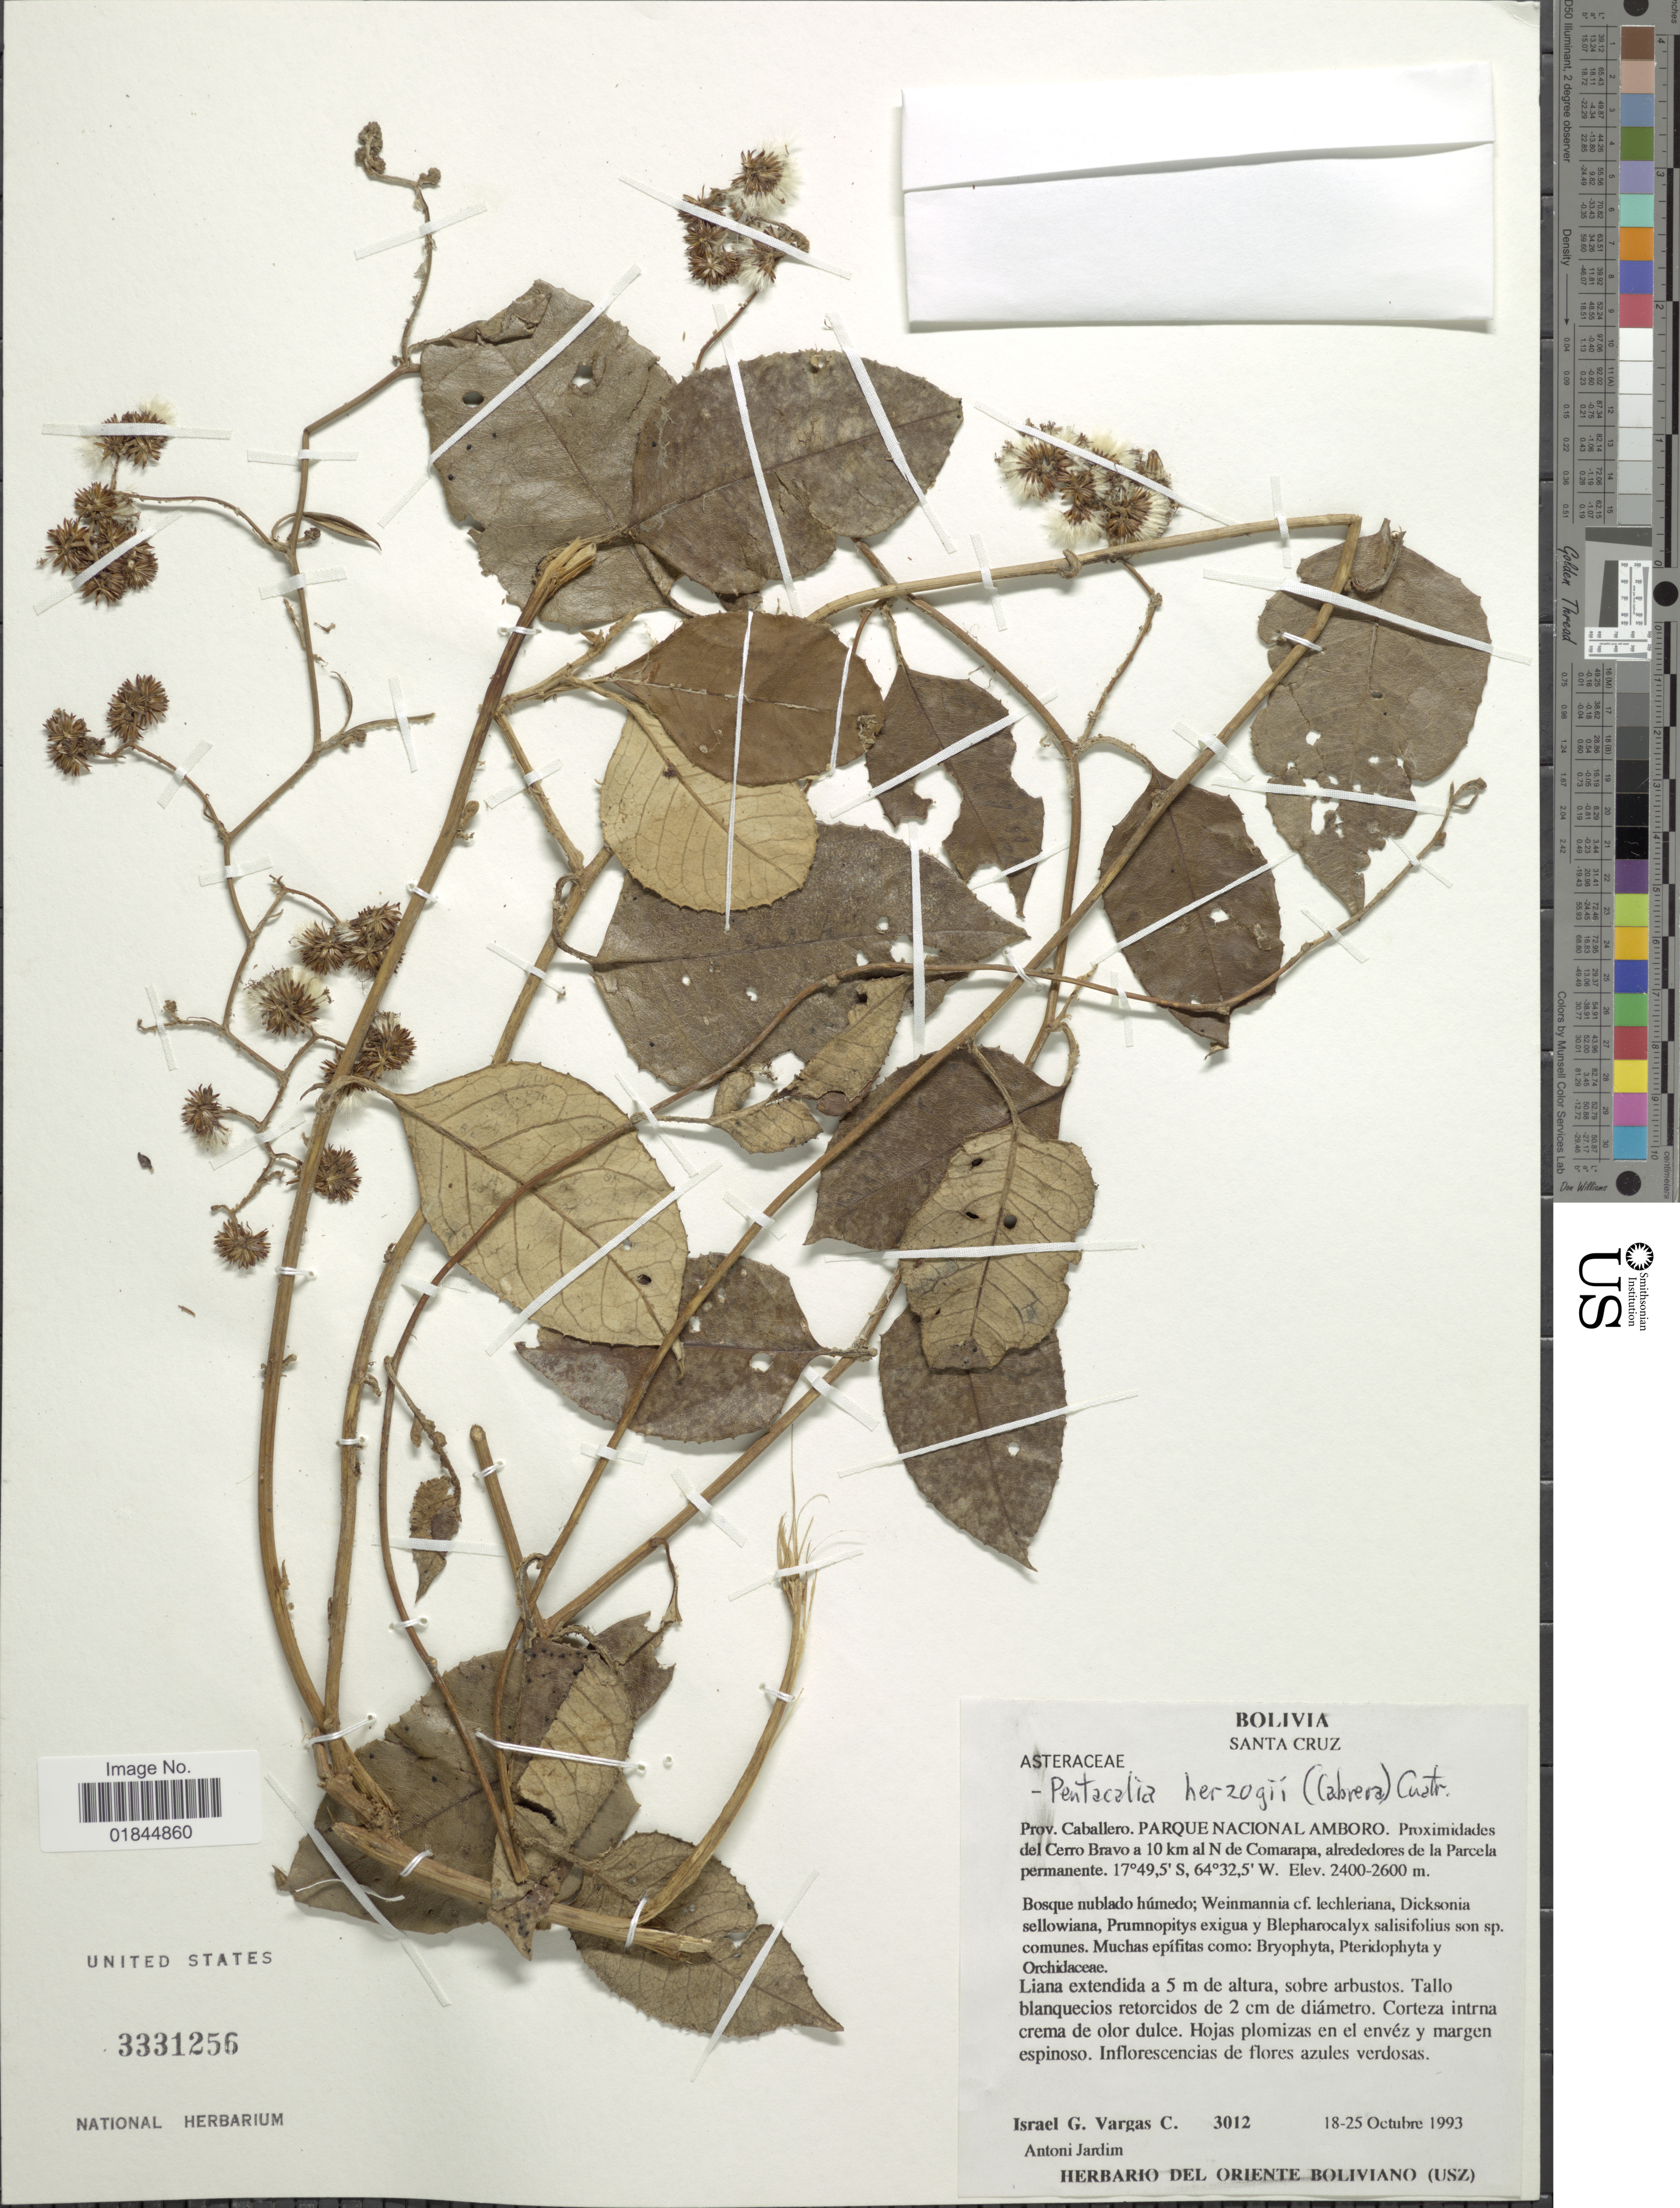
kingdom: Plantae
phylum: Tracheophyta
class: Magnoliopsida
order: Asterales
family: Asteraceae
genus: Pentacalia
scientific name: Pentacalia herzogii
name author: (Cabrera) Cuatrec.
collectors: I. Vargas C. & A. Jardim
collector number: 3012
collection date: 1993-10-18/1993-10-25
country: Bolivia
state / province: Santa Cruz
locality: Santa Cruz. Prov. Caballero. Parque Nacional Amboro. Proximidades del Cerro Bravo a 10 km al N de Comarapap, alrededores de la Parcela permanente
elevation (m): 2400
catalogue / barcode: US 3331256